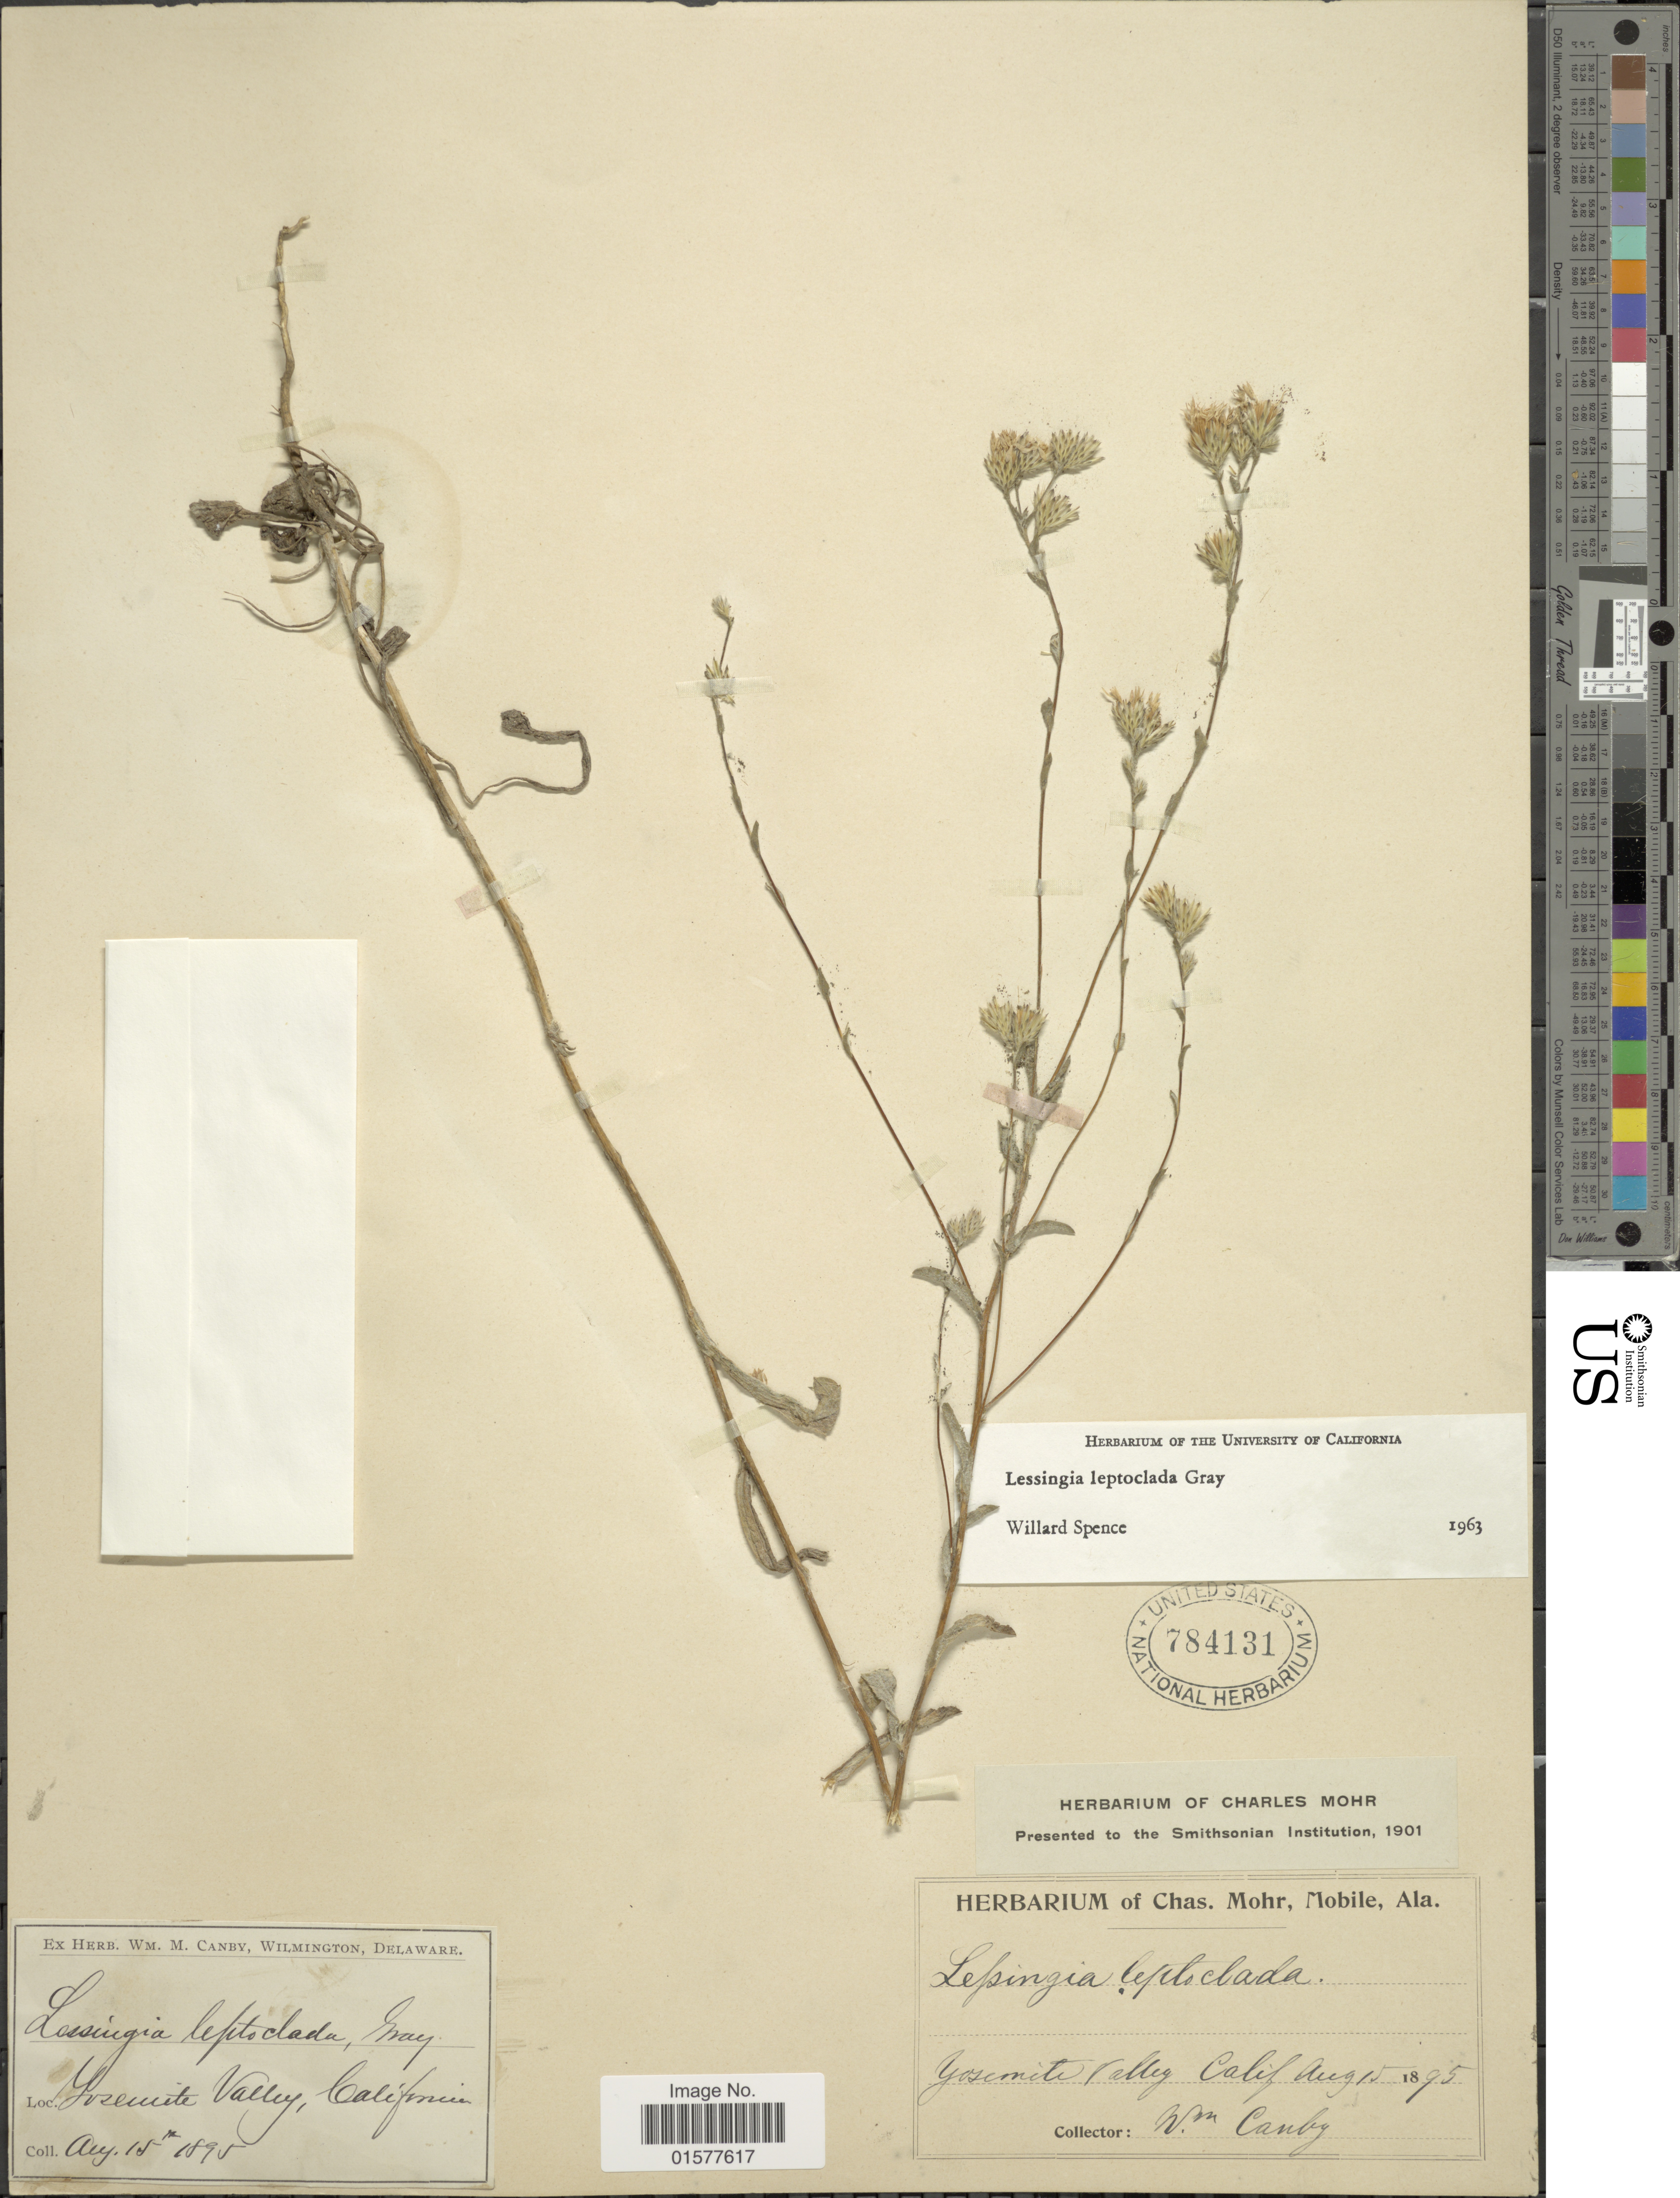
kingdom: Plantae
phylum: Tracheophyta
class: Magnoliopsida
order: Asterales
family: Asteraceae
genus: Lessingia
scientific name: Lessingia leptoclada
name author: A. Gray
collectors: W. Canby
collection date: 1895-08-15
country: United States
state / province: California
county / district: Mariposa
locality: Yosemite Valley, California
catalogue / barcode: US 784131